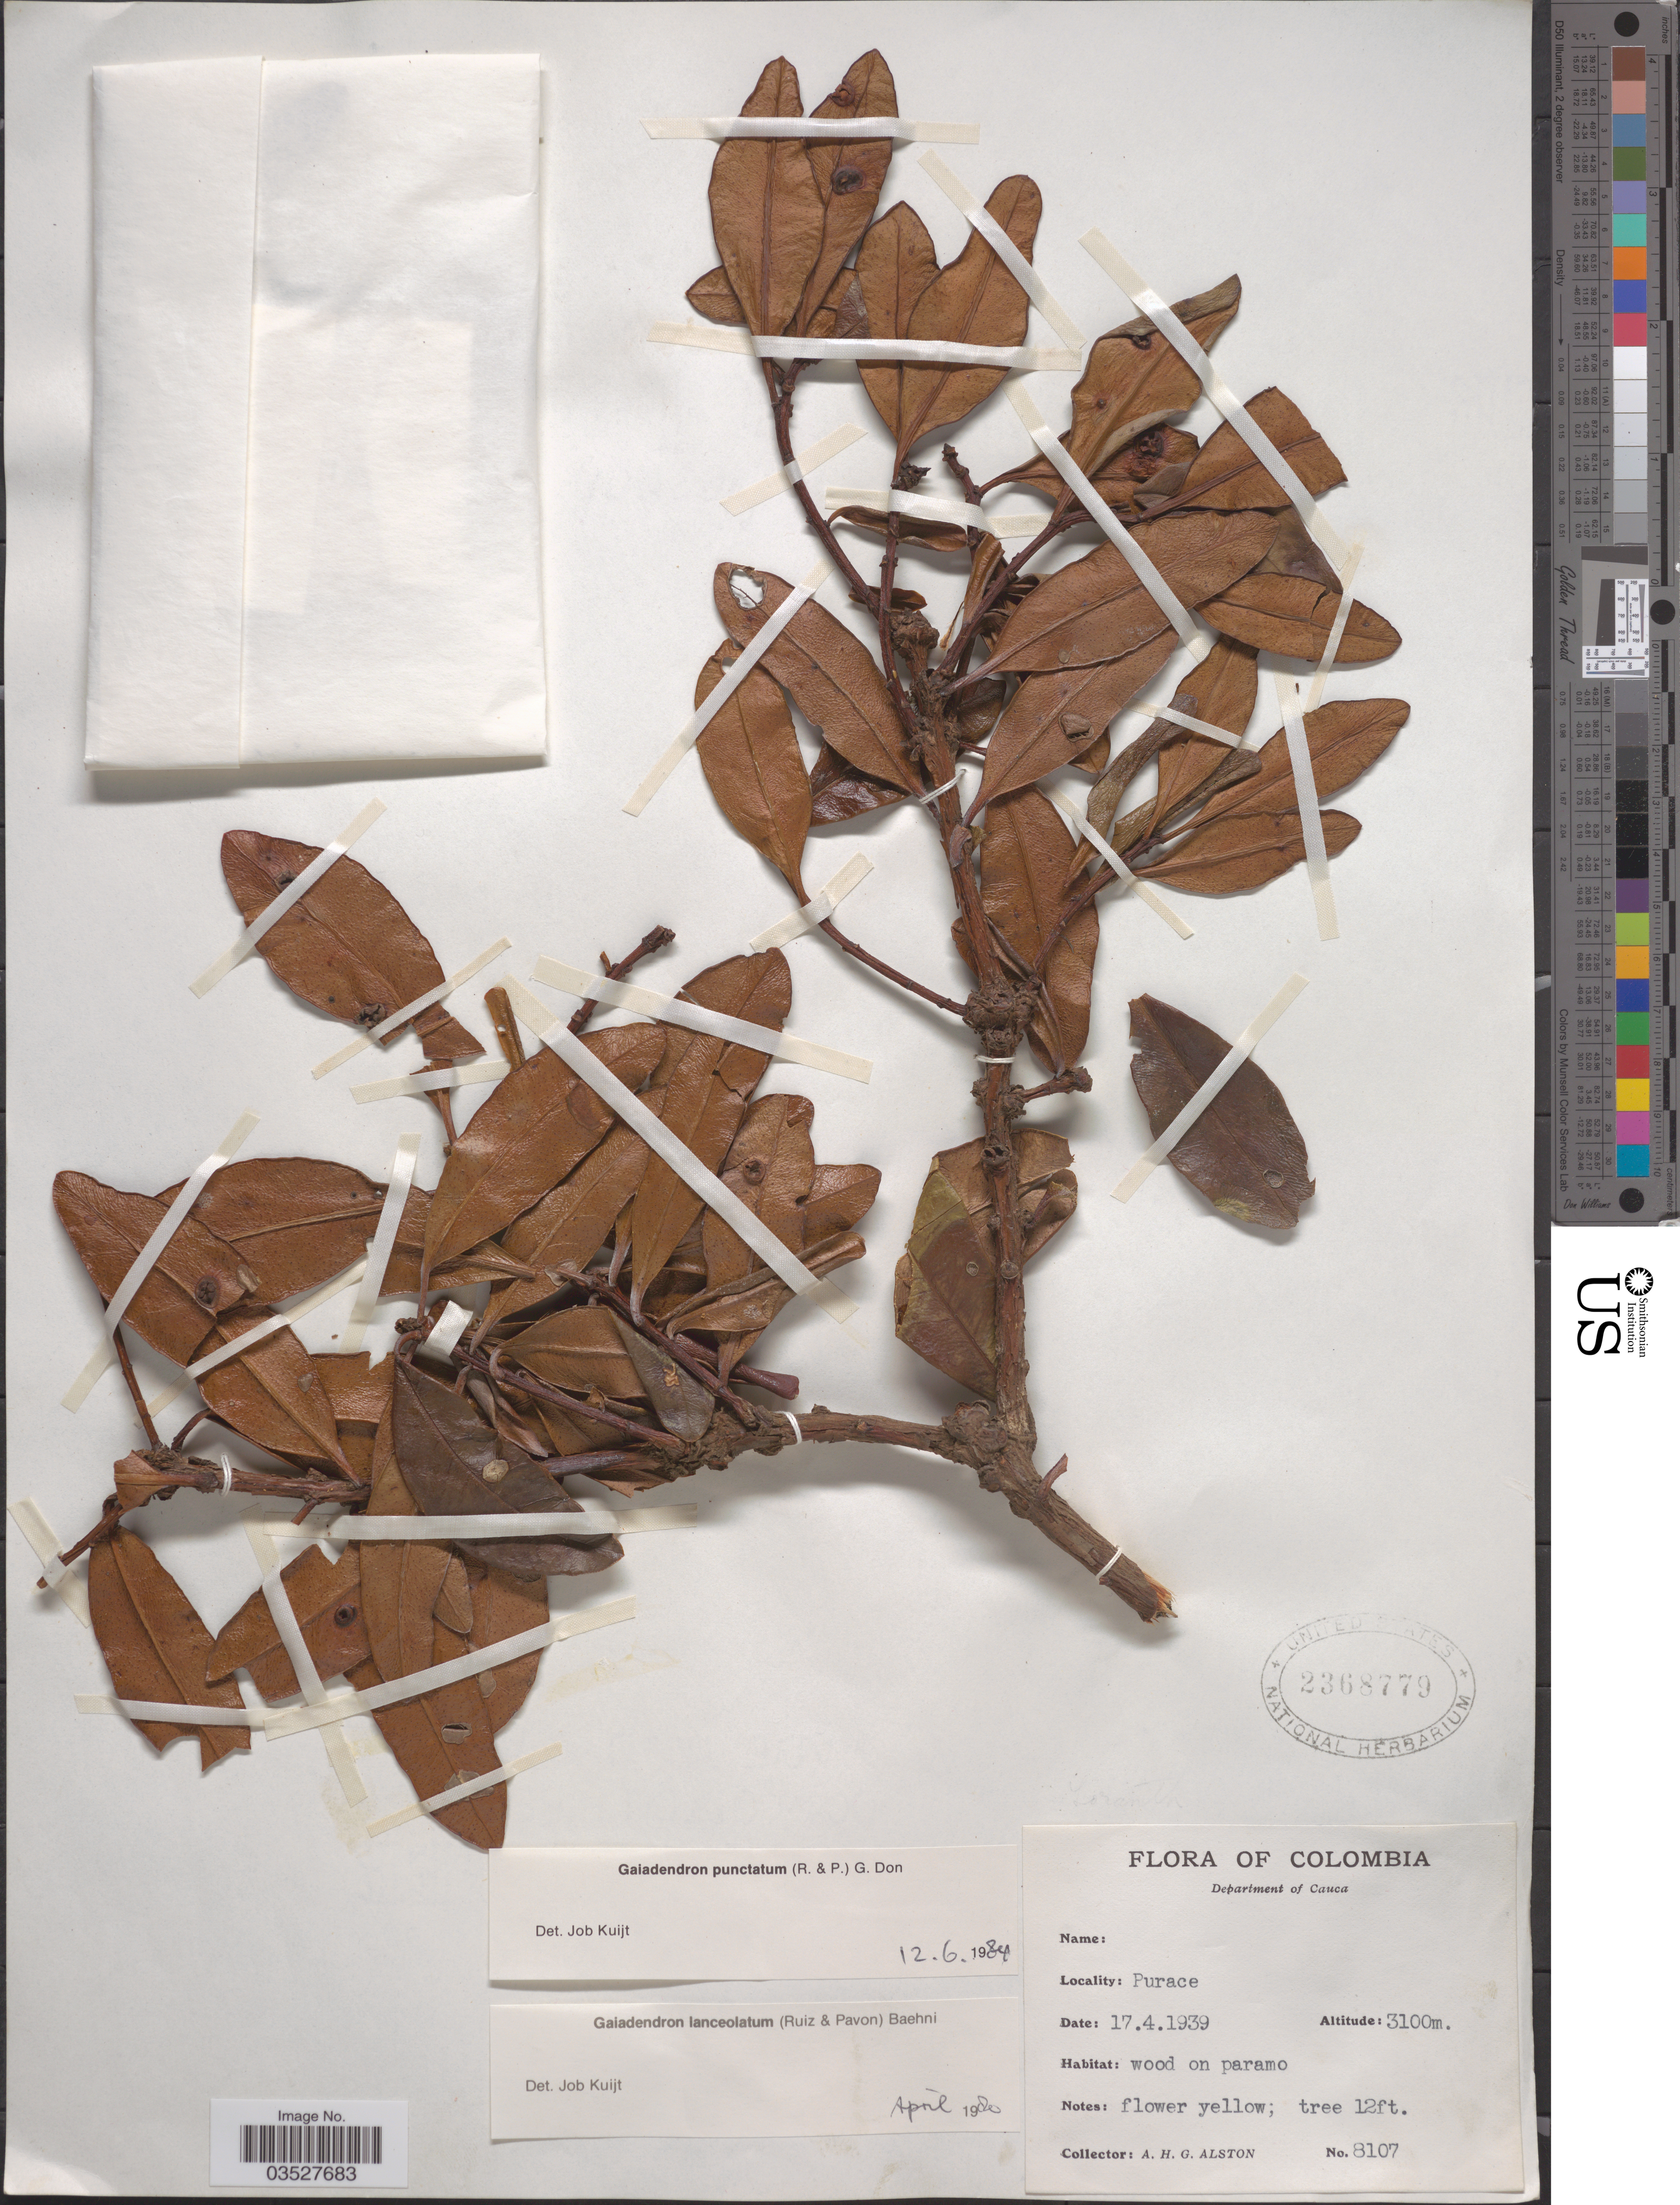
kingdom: Plantae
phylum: Tracheophyta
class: Magnoliopsida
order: Santalales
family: Loranthaceae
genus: Gaiadendron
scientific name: Gaiadendron punctatum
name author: (Ruiz & Pav.) G. Don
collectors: A. H. Alston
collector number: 8107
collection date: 1939-04-17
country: Colombia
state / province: Cauca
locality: Department of Cauca. Purace.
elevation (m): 3100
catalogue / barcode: US 2368779